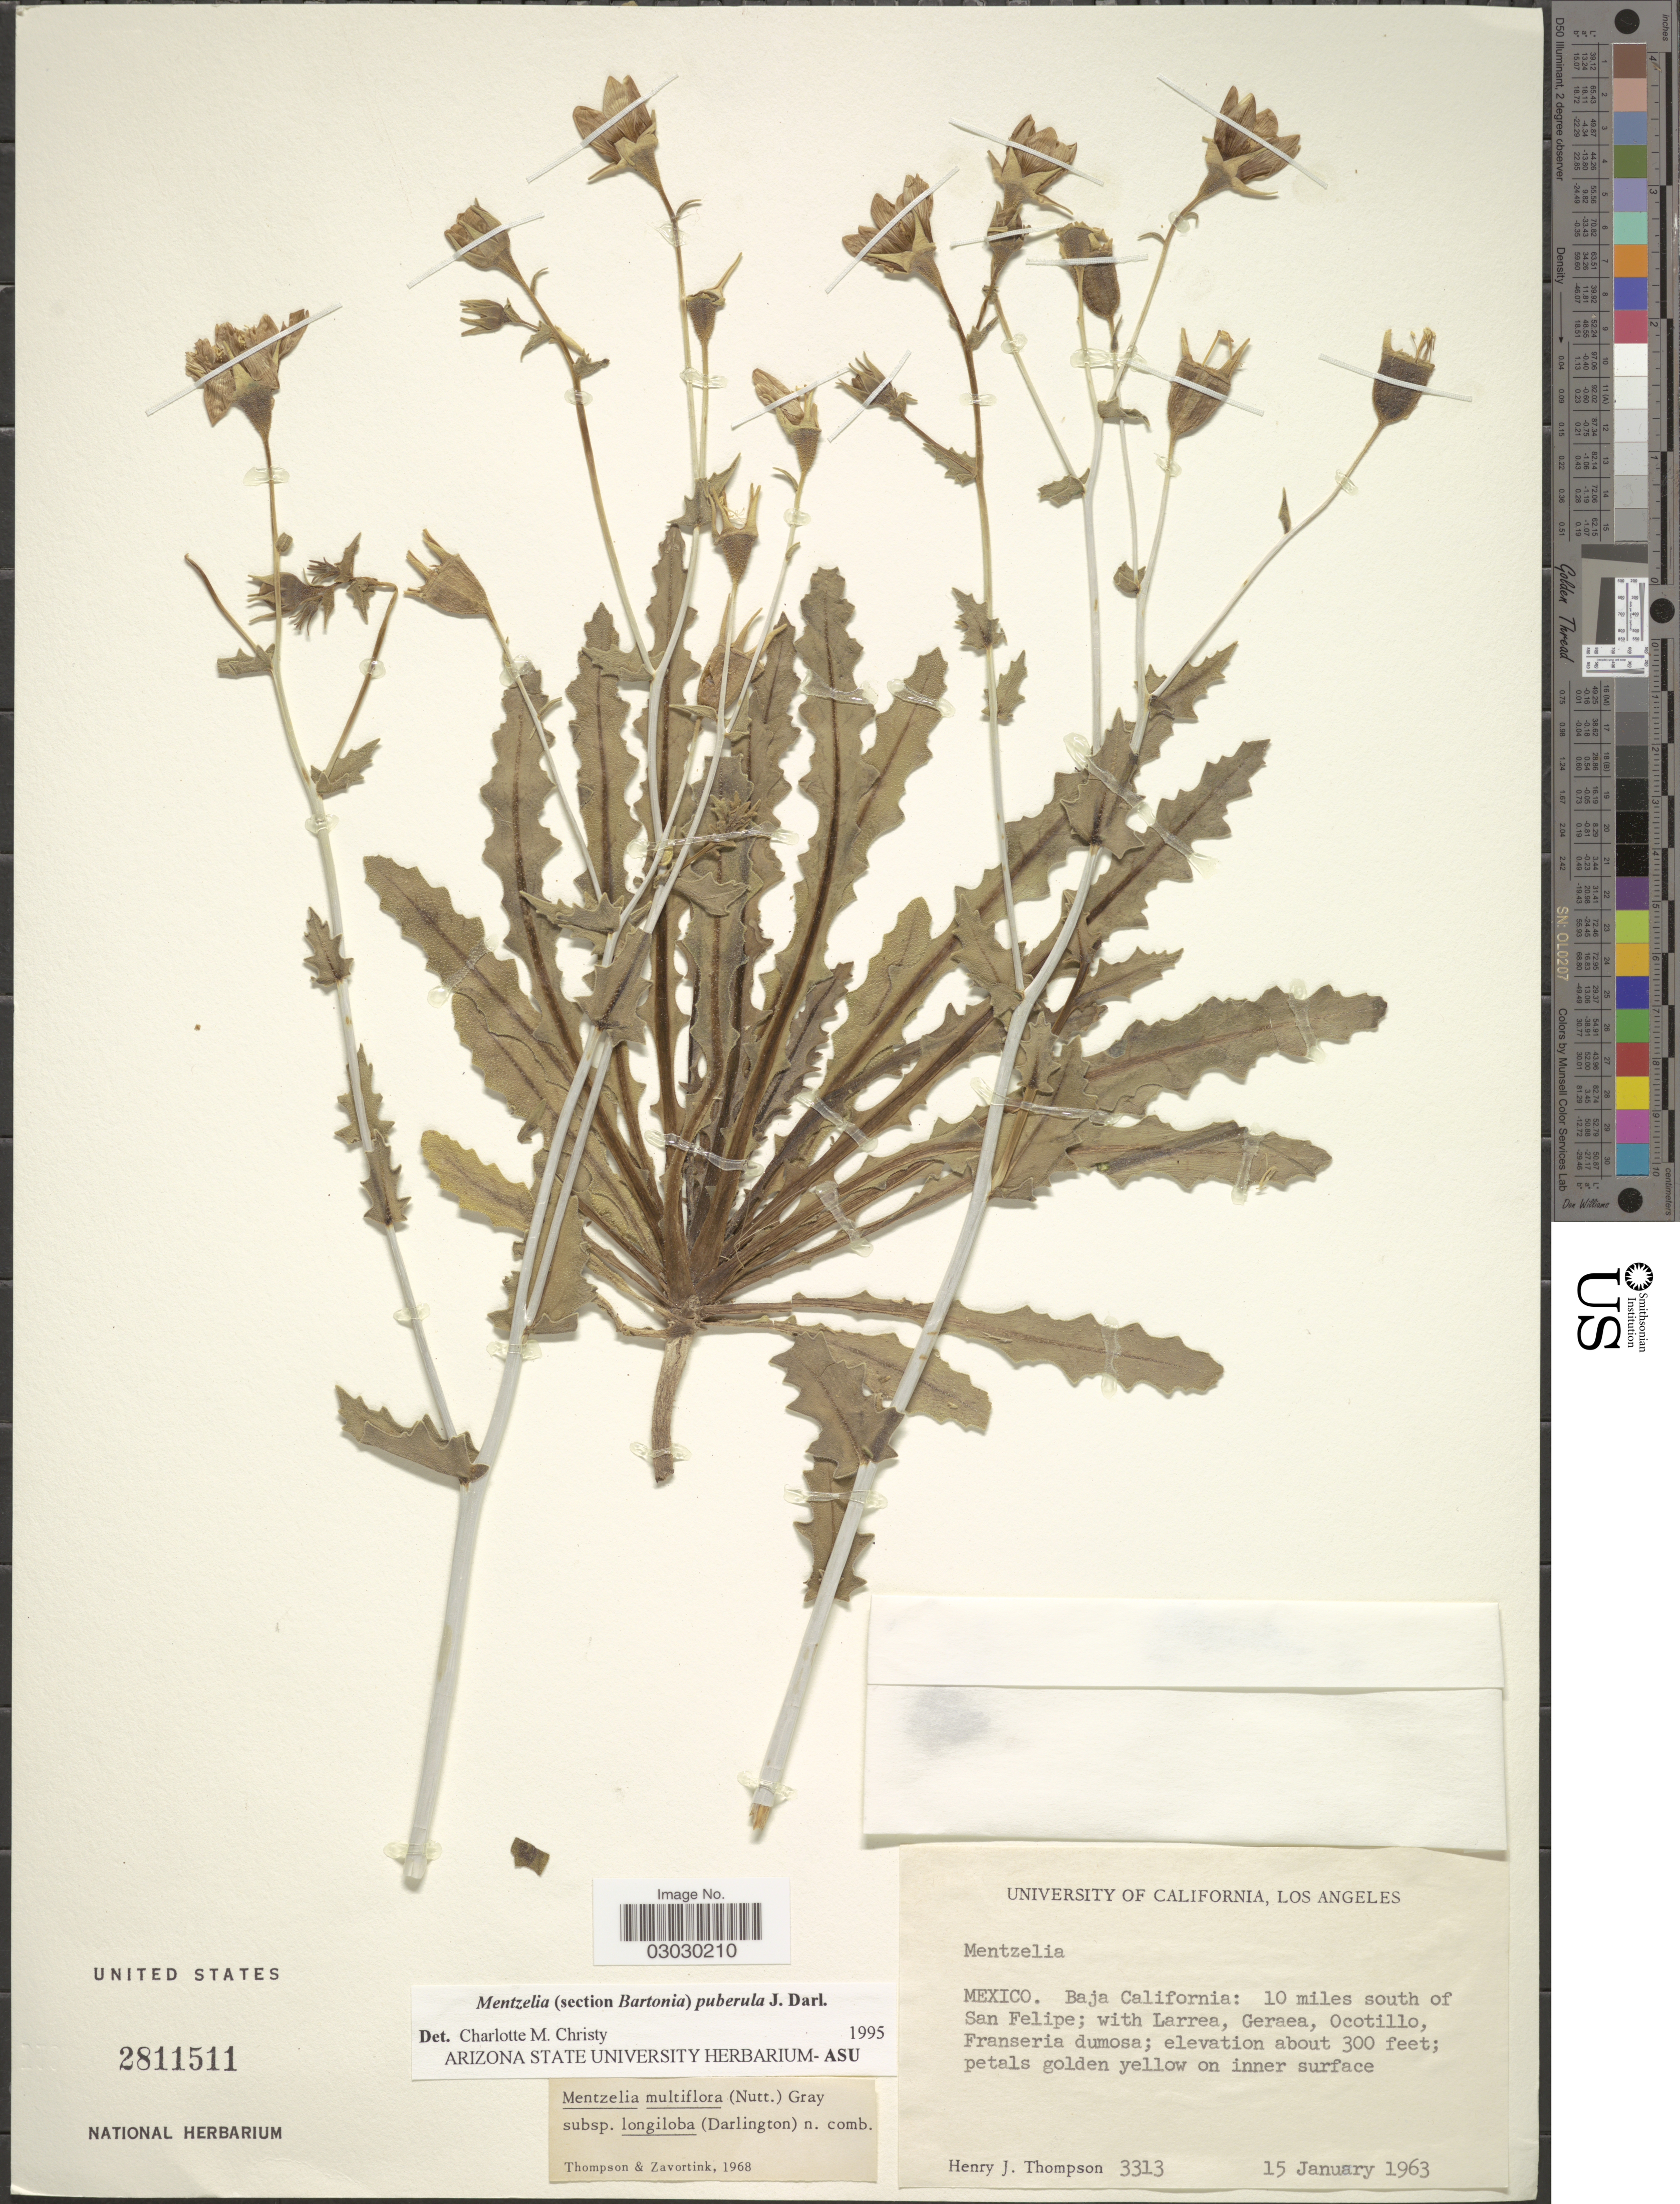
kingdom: Plantae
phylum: Tracheophyta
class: Magnoliopsida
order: Cornales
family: Loasaceae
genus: Mentzelia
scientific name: Mentzelia puberula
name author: J. Darl.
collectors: H. J. Thompson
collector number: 3313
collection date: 1963-01-15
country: Mexico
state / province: Baja California Norte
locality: Baja California: 10 miles south of San Felipe.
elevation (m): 91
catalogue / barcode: US 2811511